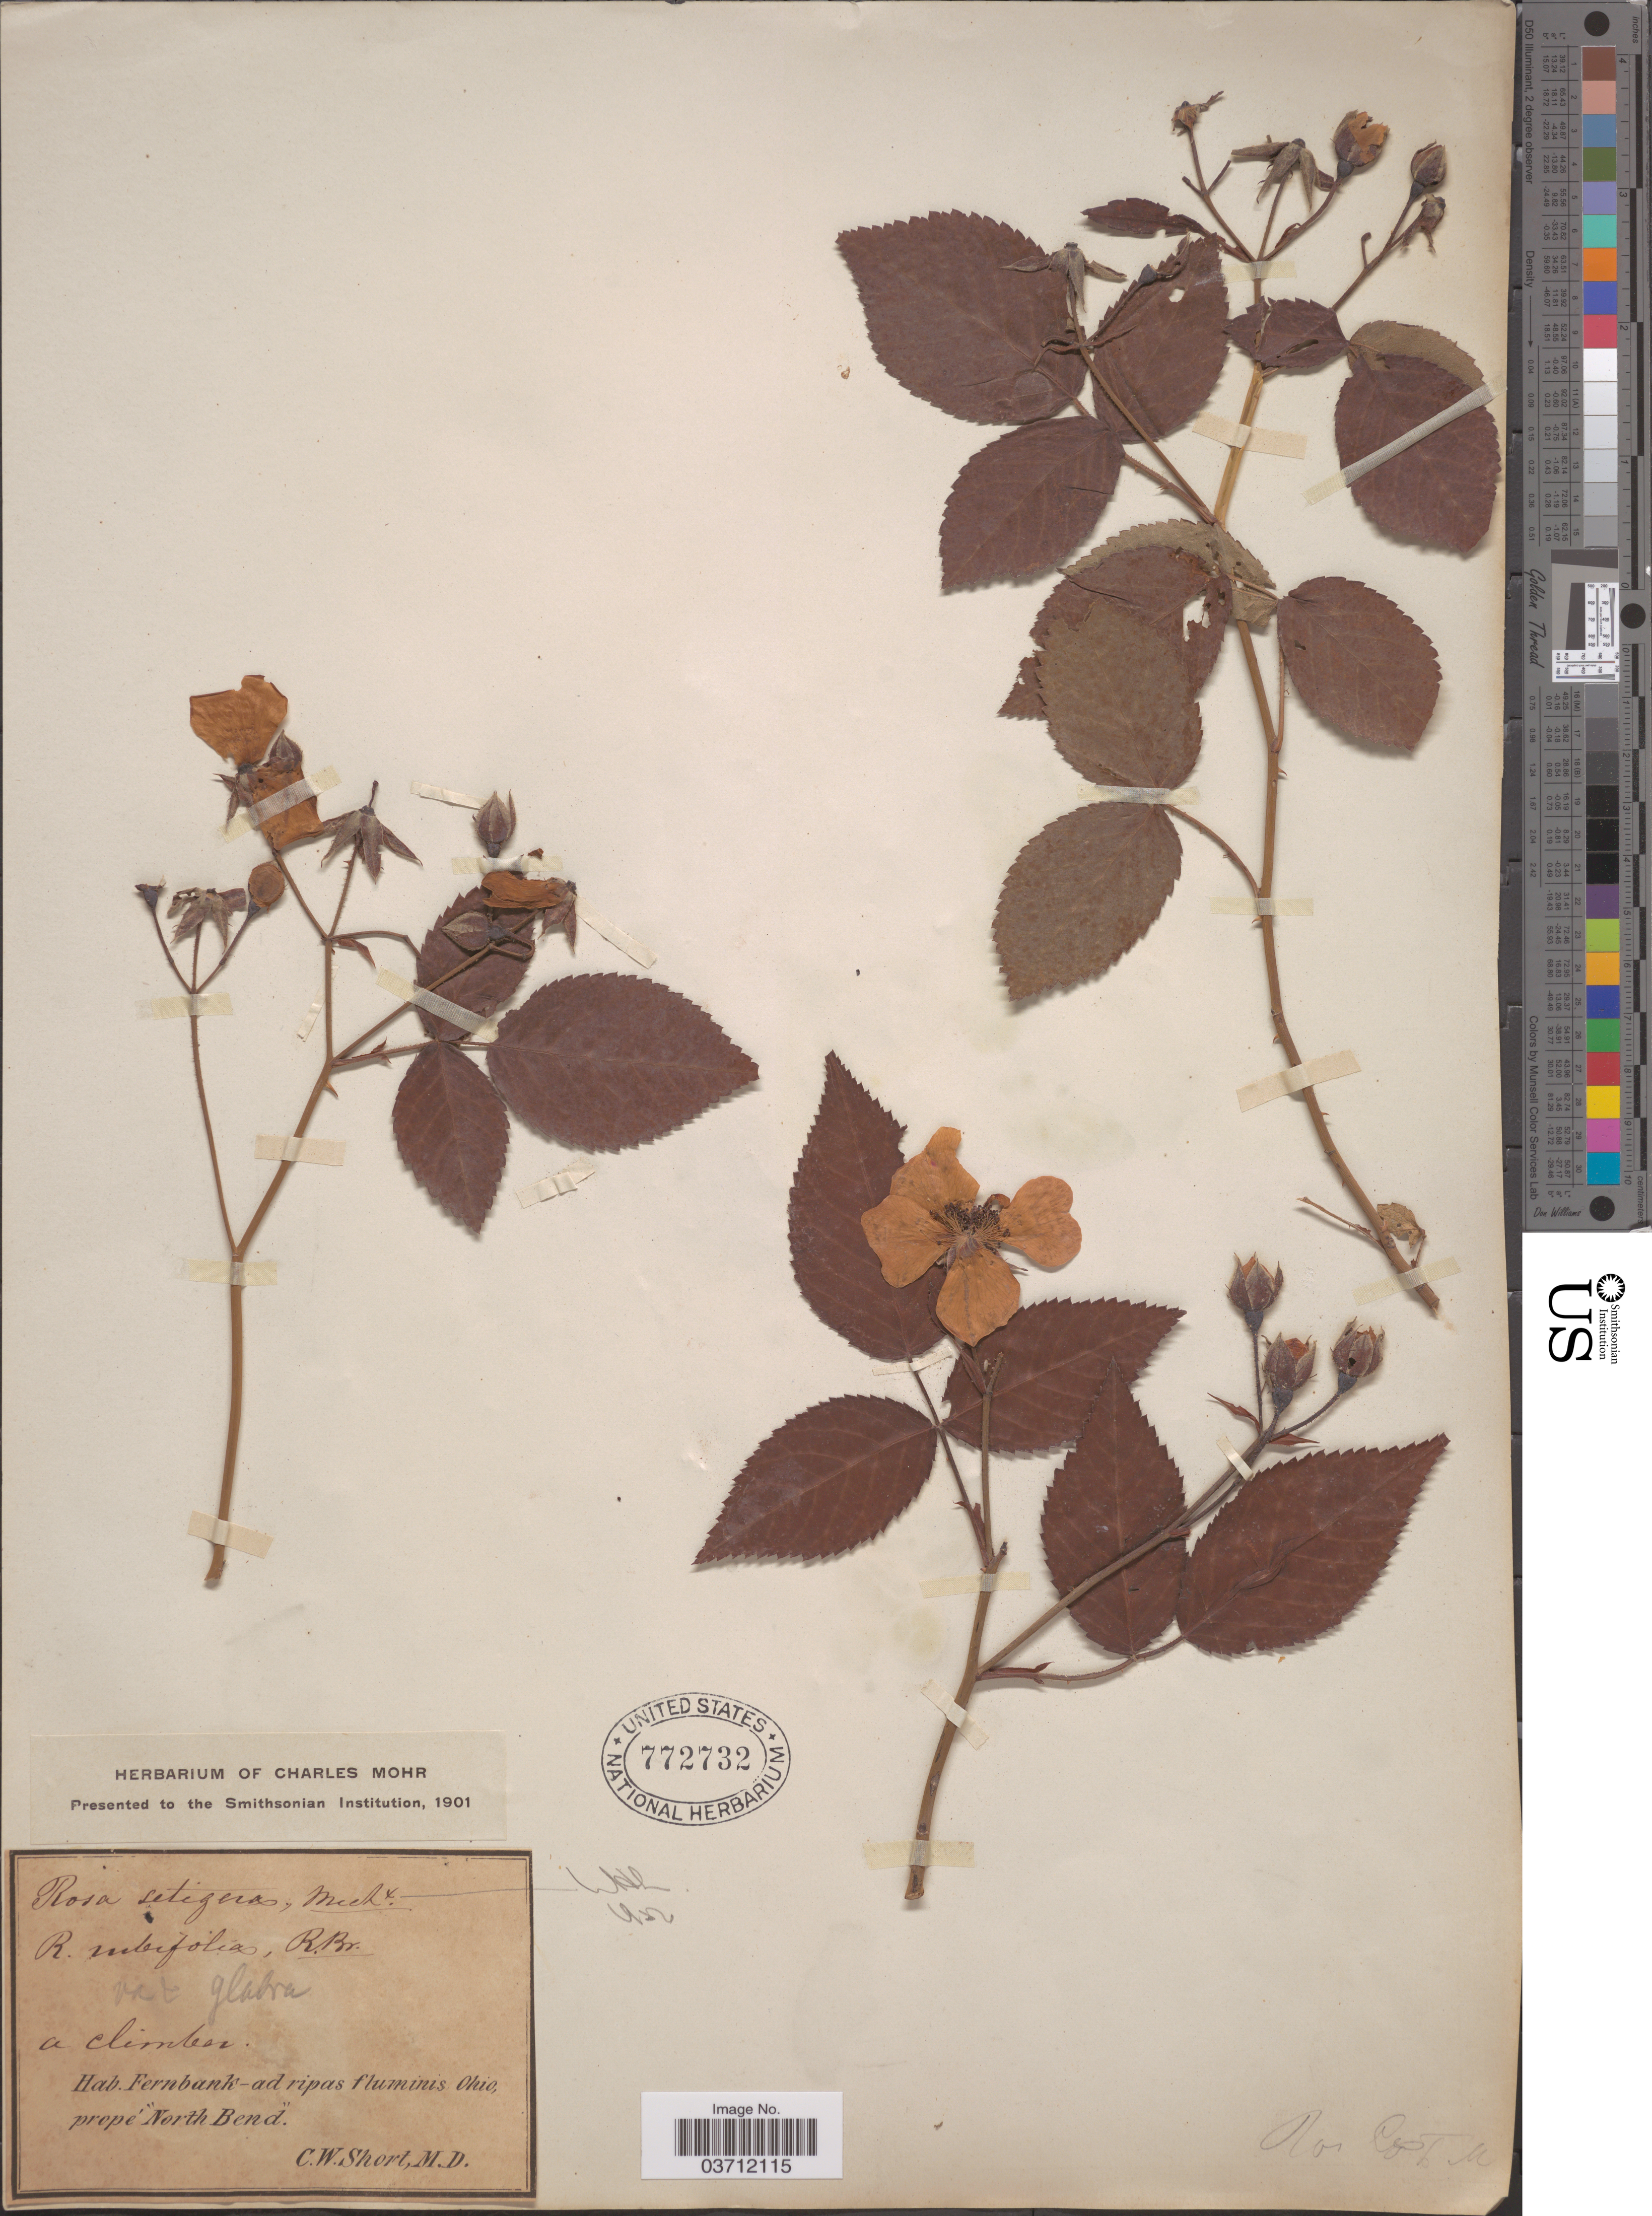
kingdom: Plantae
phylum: Tracheophyta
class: Magnoliopsida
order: Rosales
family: Rosaceae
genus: Rosa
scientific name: Rosa setigera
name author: Michx.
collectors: C. W. Short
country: United States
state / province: Ohio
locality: A climber. Fernbank-ad ripas fluminis Ohio, prope "North Bend".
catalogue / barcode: US 772732